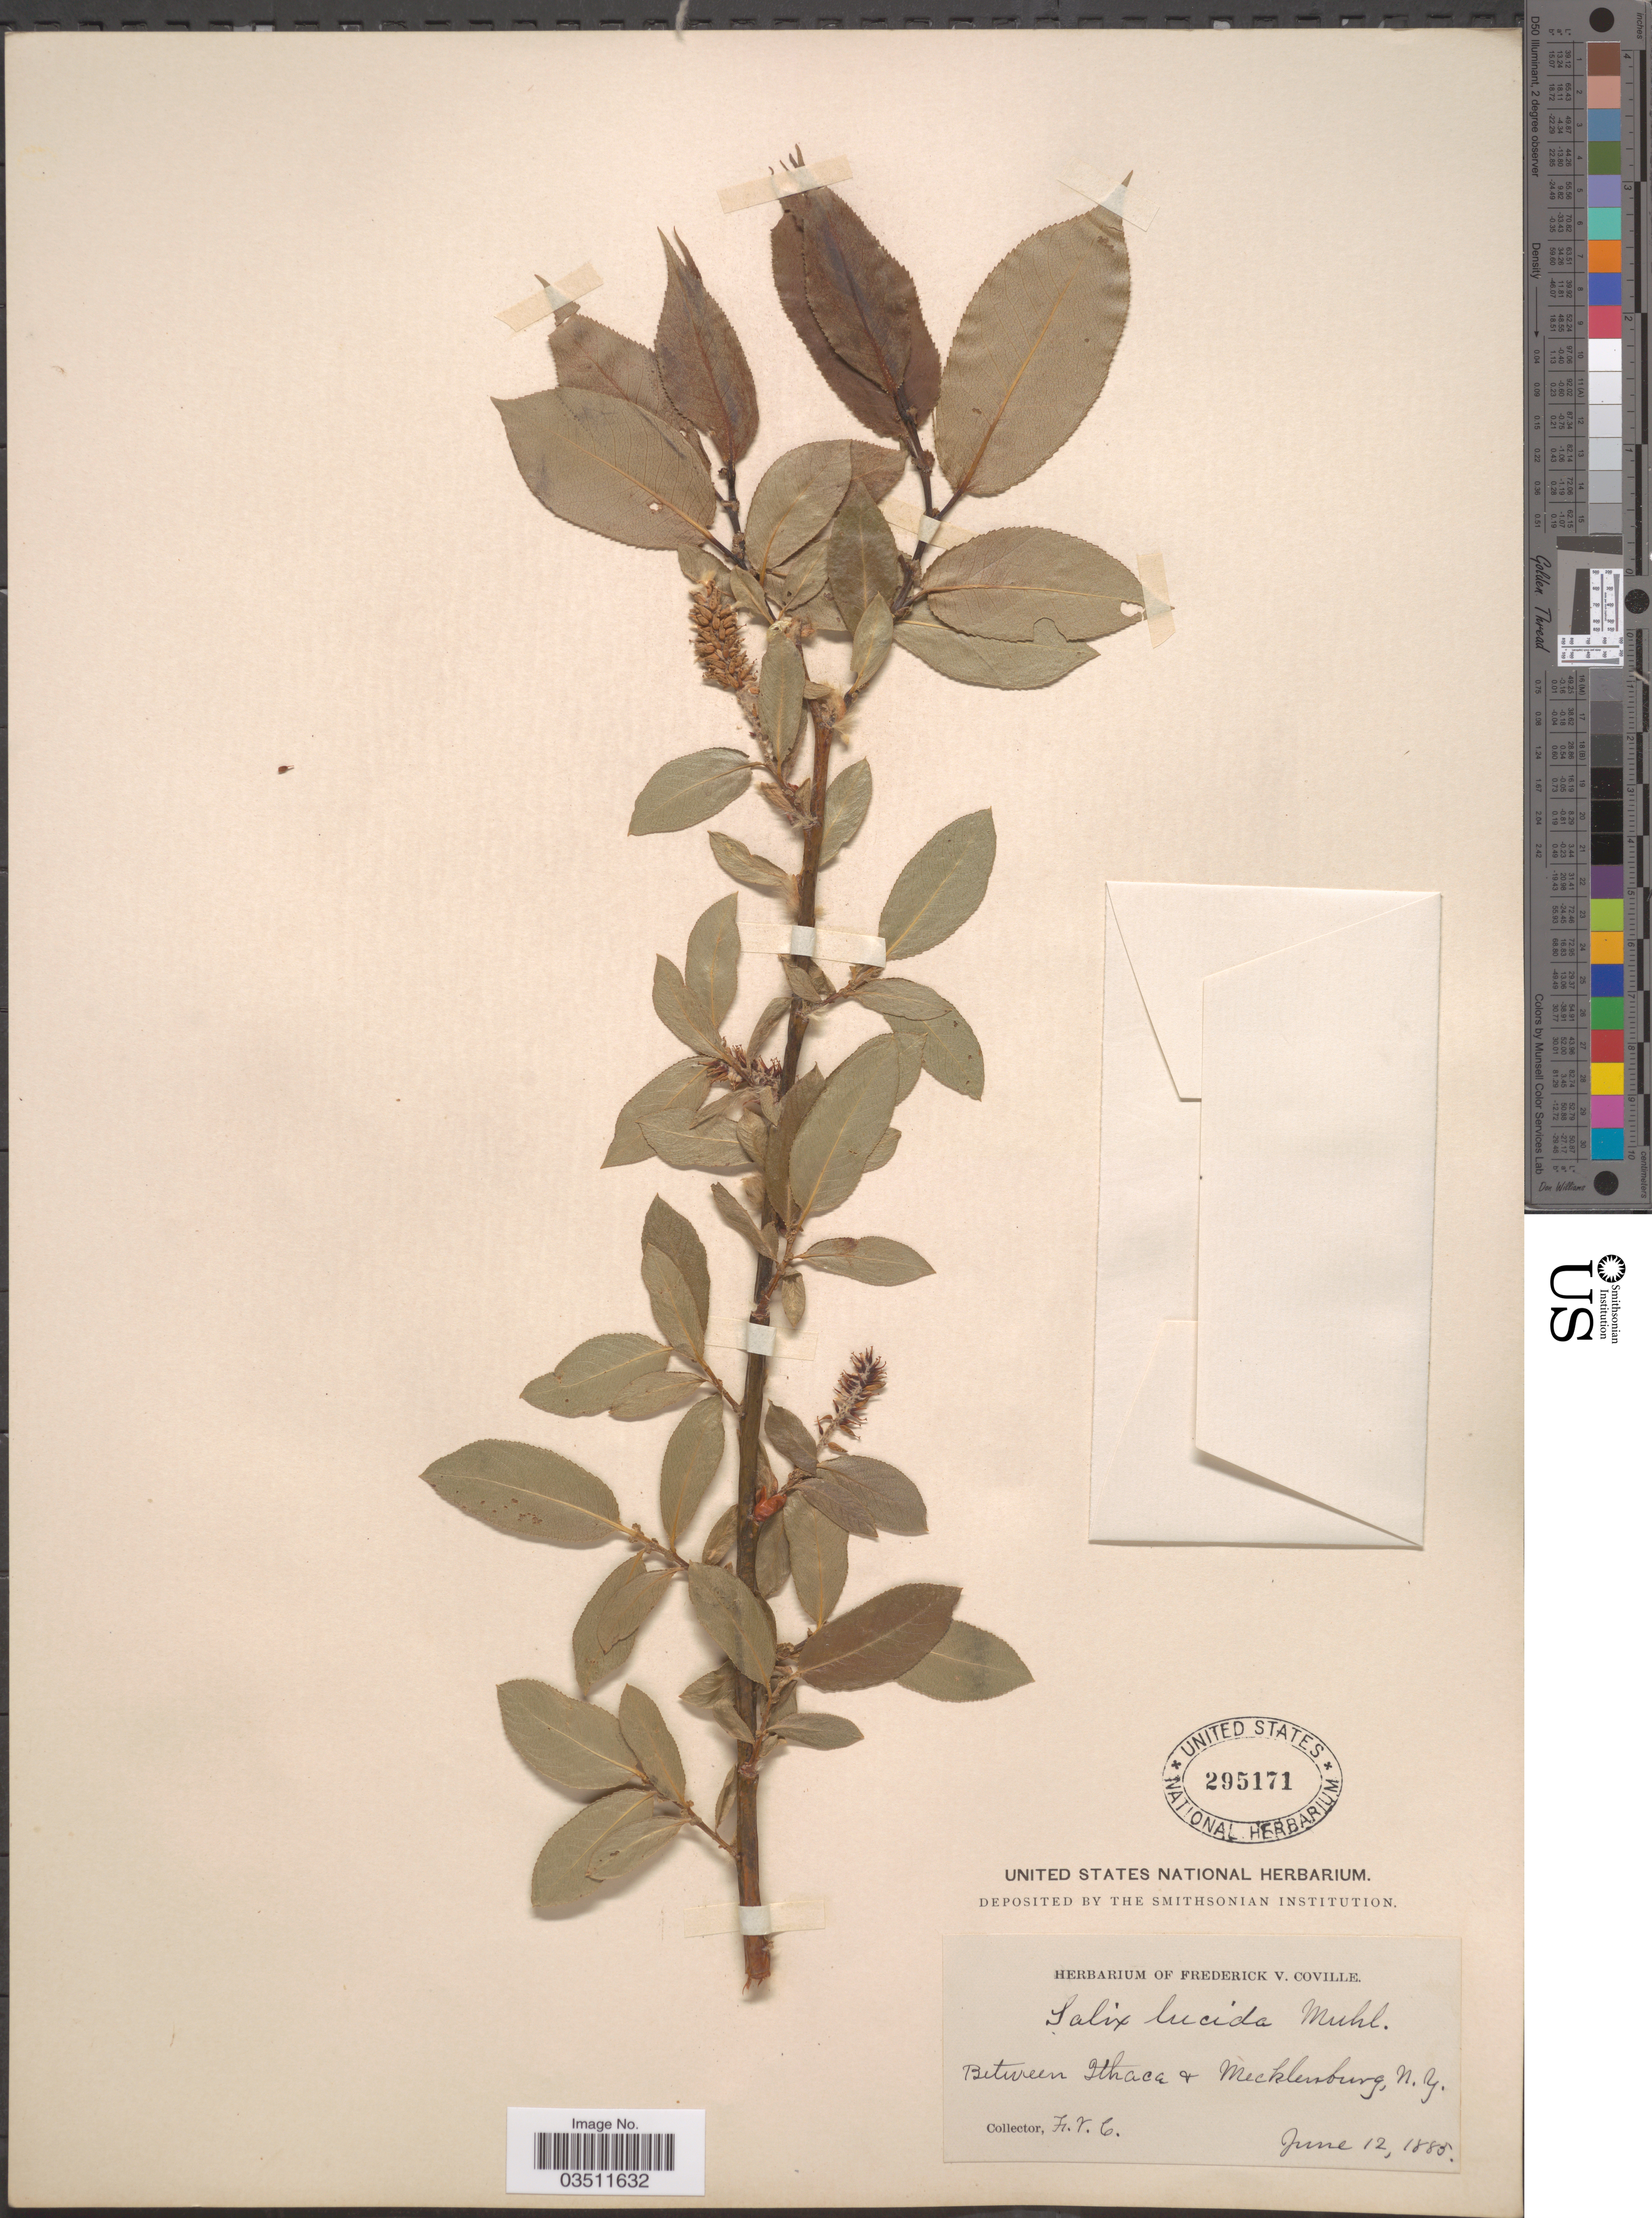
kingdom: Plantae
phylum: Tracheophyta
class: Magnoliopsida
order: Malpighiales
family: Salicaceae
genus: Salix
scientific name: Salix lucida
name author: Muhl.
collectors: F. V. Coville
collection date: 1885-06-12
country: United States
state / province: New York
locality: Between Ithaca & Mecklenburg.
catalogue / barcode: US 295171